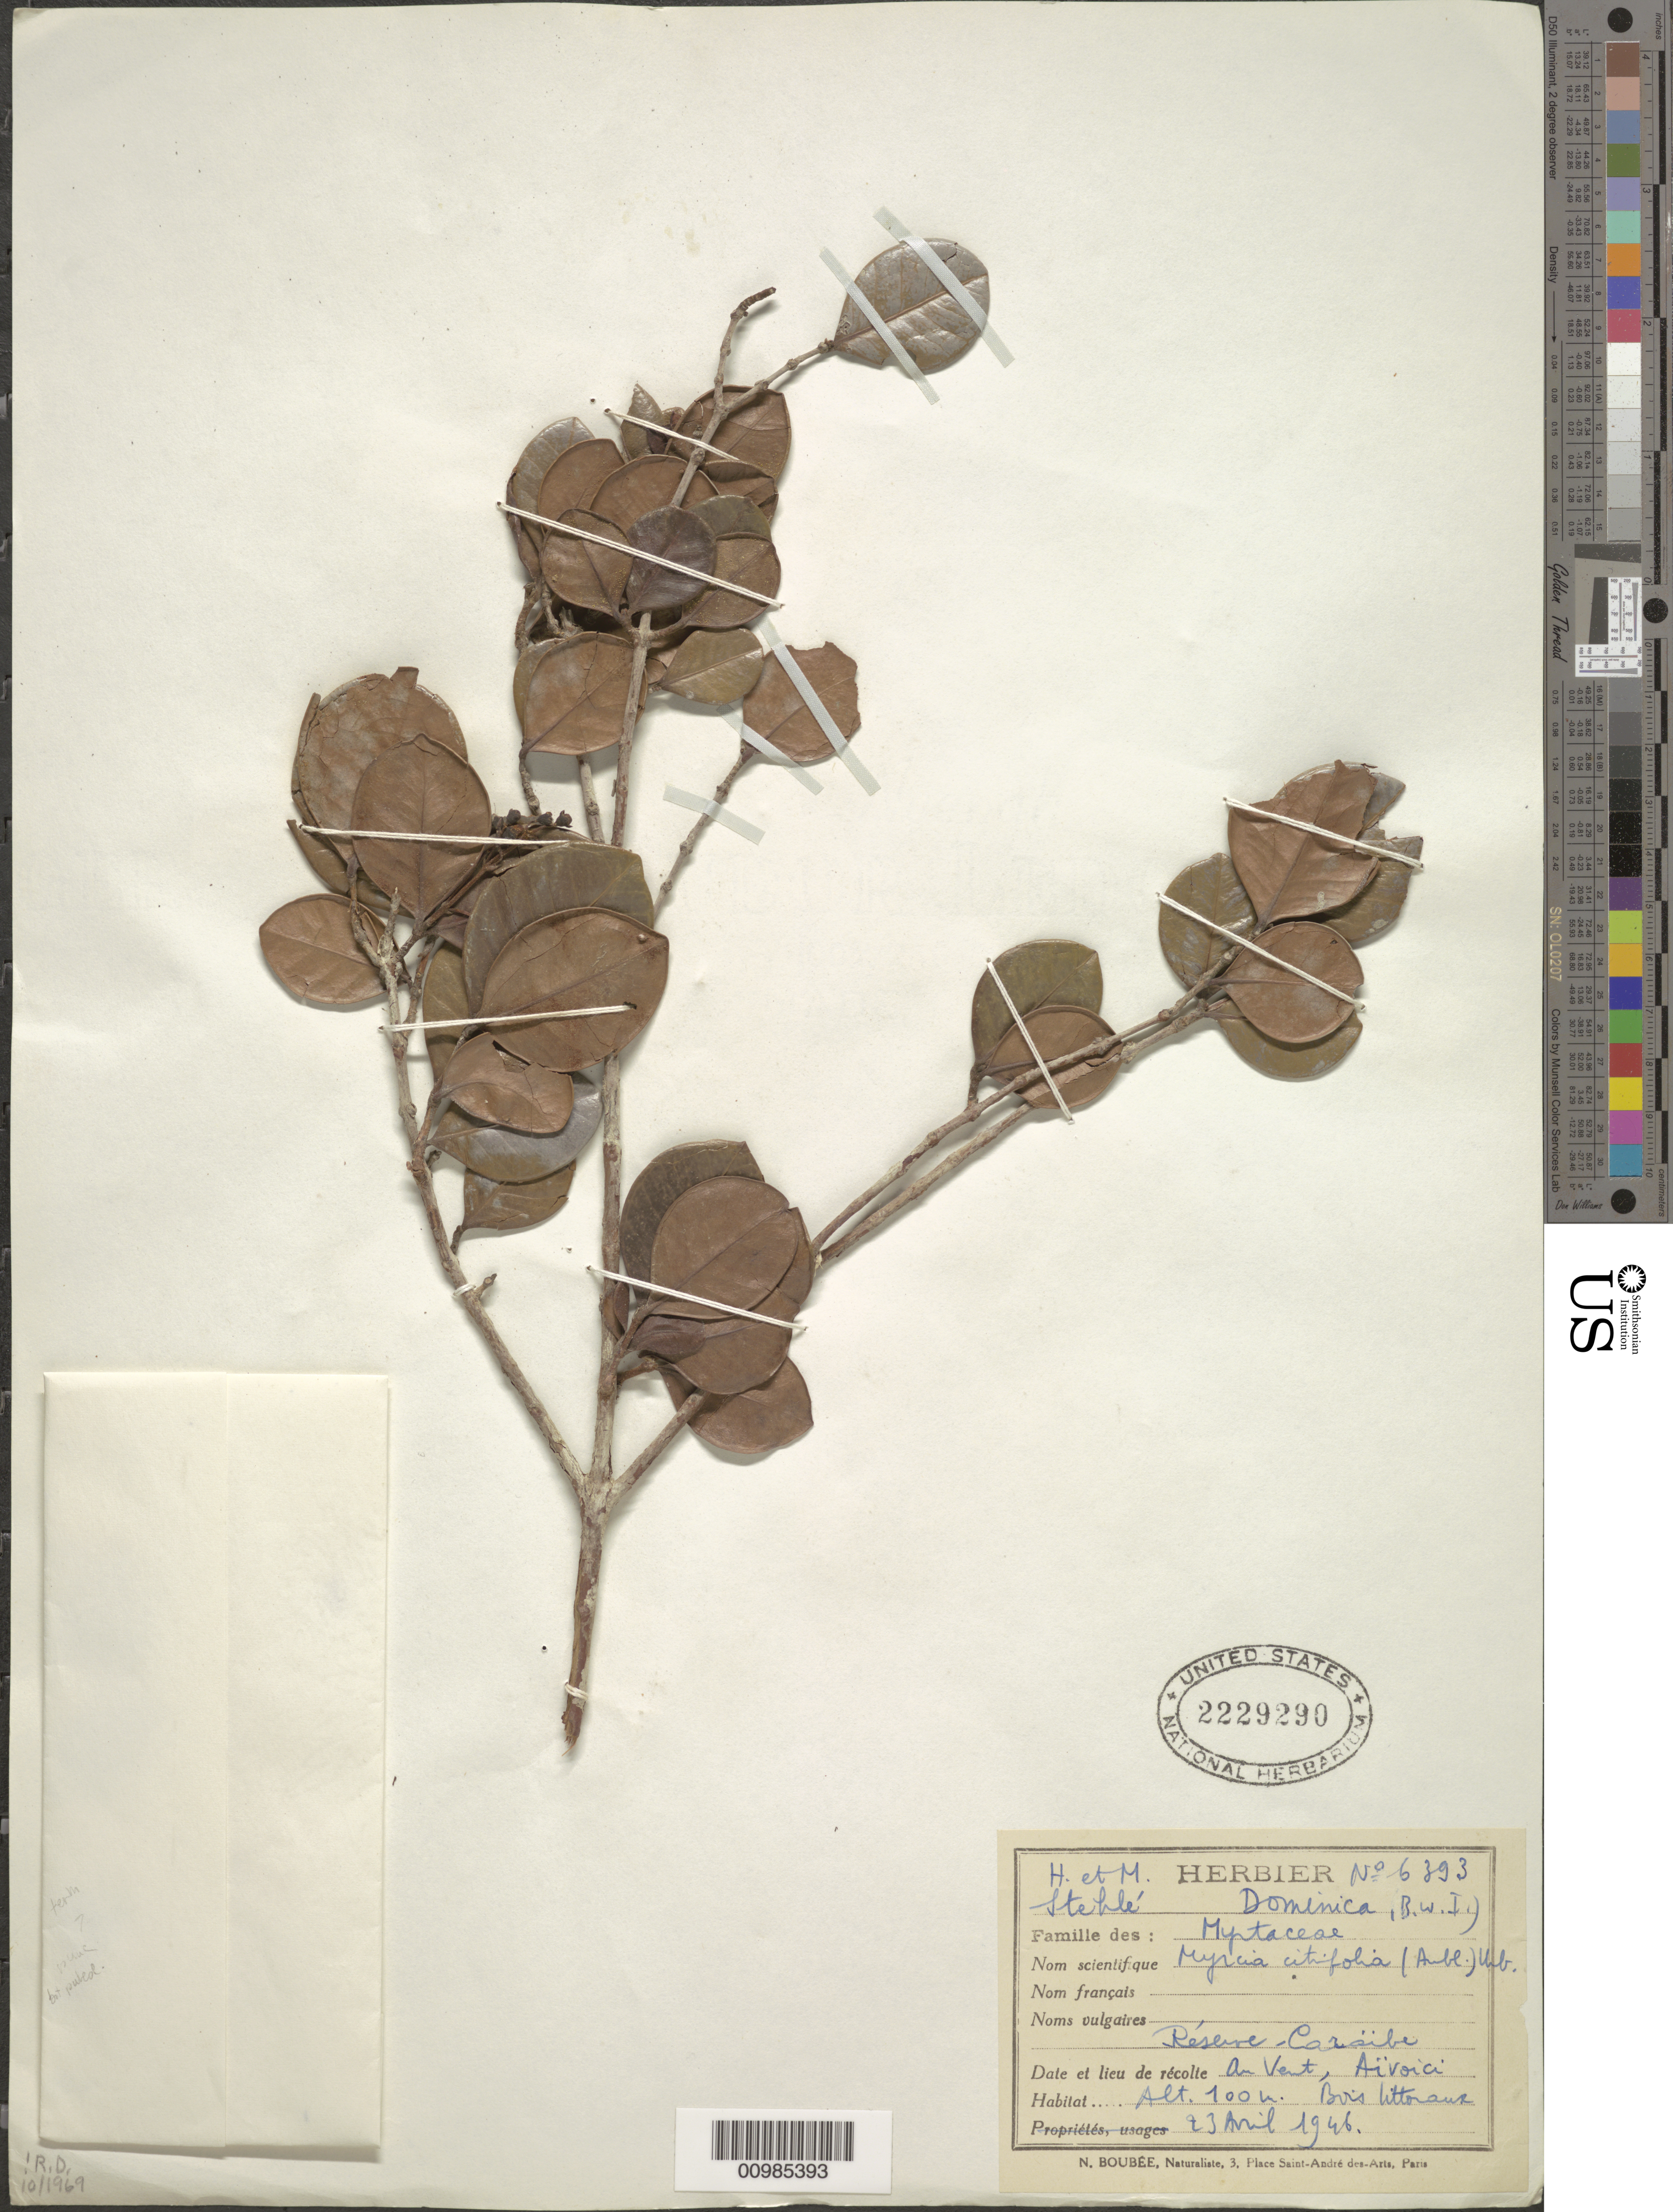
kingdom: Plantae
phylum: Tracheophyta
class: Magnoliopsida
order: Myrtales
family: Myrtaceae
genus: Myrcia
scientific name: Myrcia citrifolia var. citrifolia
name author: (Aubl.) Urb.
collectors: H. Stehlé & M. Stehlé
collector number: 6393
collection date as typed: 23 Apr 1946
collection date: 1946-04-23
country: Dominica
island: Dominica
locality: Carib Reserve; Au Vent, Aïvoici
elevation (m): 100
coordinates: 0 N, 0 E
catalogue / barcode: US 2229290